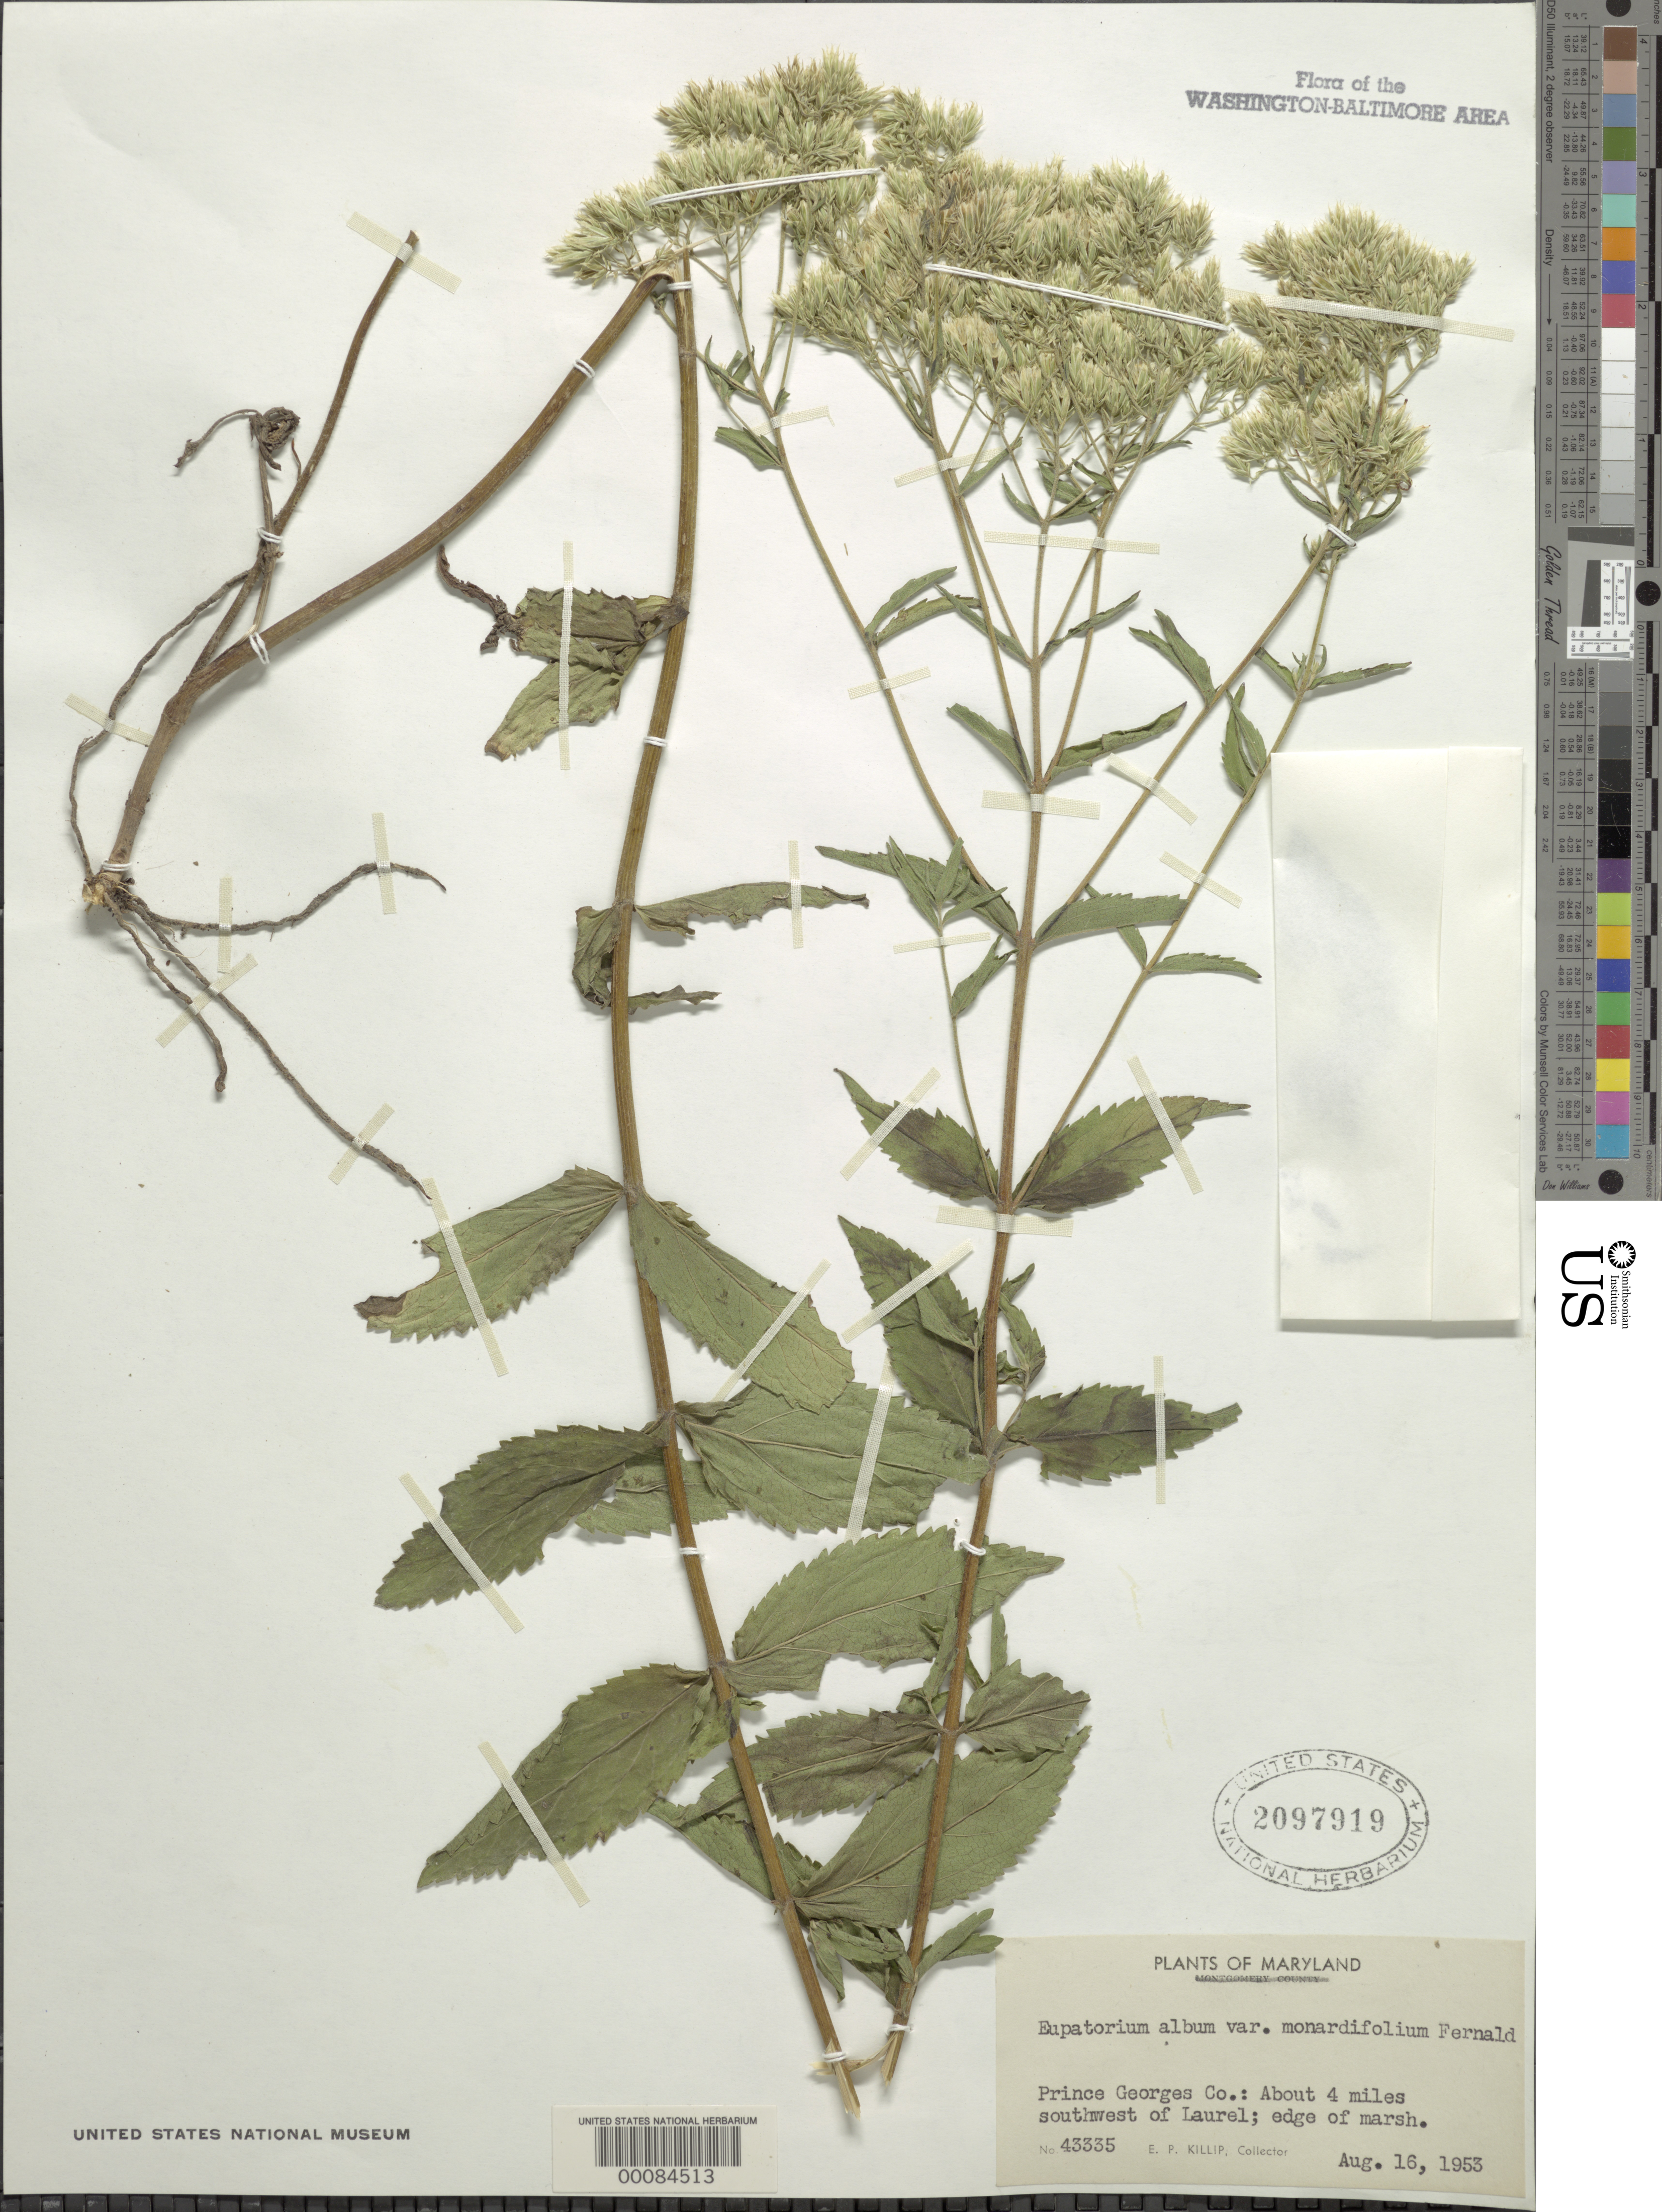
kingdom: Plantae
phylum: Tracheophyta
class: Magnoliopsida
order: Asterales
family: Asteraceae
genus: Eupatorium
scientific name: Eupatorium album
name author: L.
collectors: E. P. Killip & G. M. Leonard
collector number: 43335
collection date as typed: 16 Aug 1953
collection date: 1953-08-16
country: United States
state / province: Maryland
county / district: Prince George's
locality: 4 Miles southwest of Laurel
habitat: Edge of marsh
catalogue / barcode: US 2097919